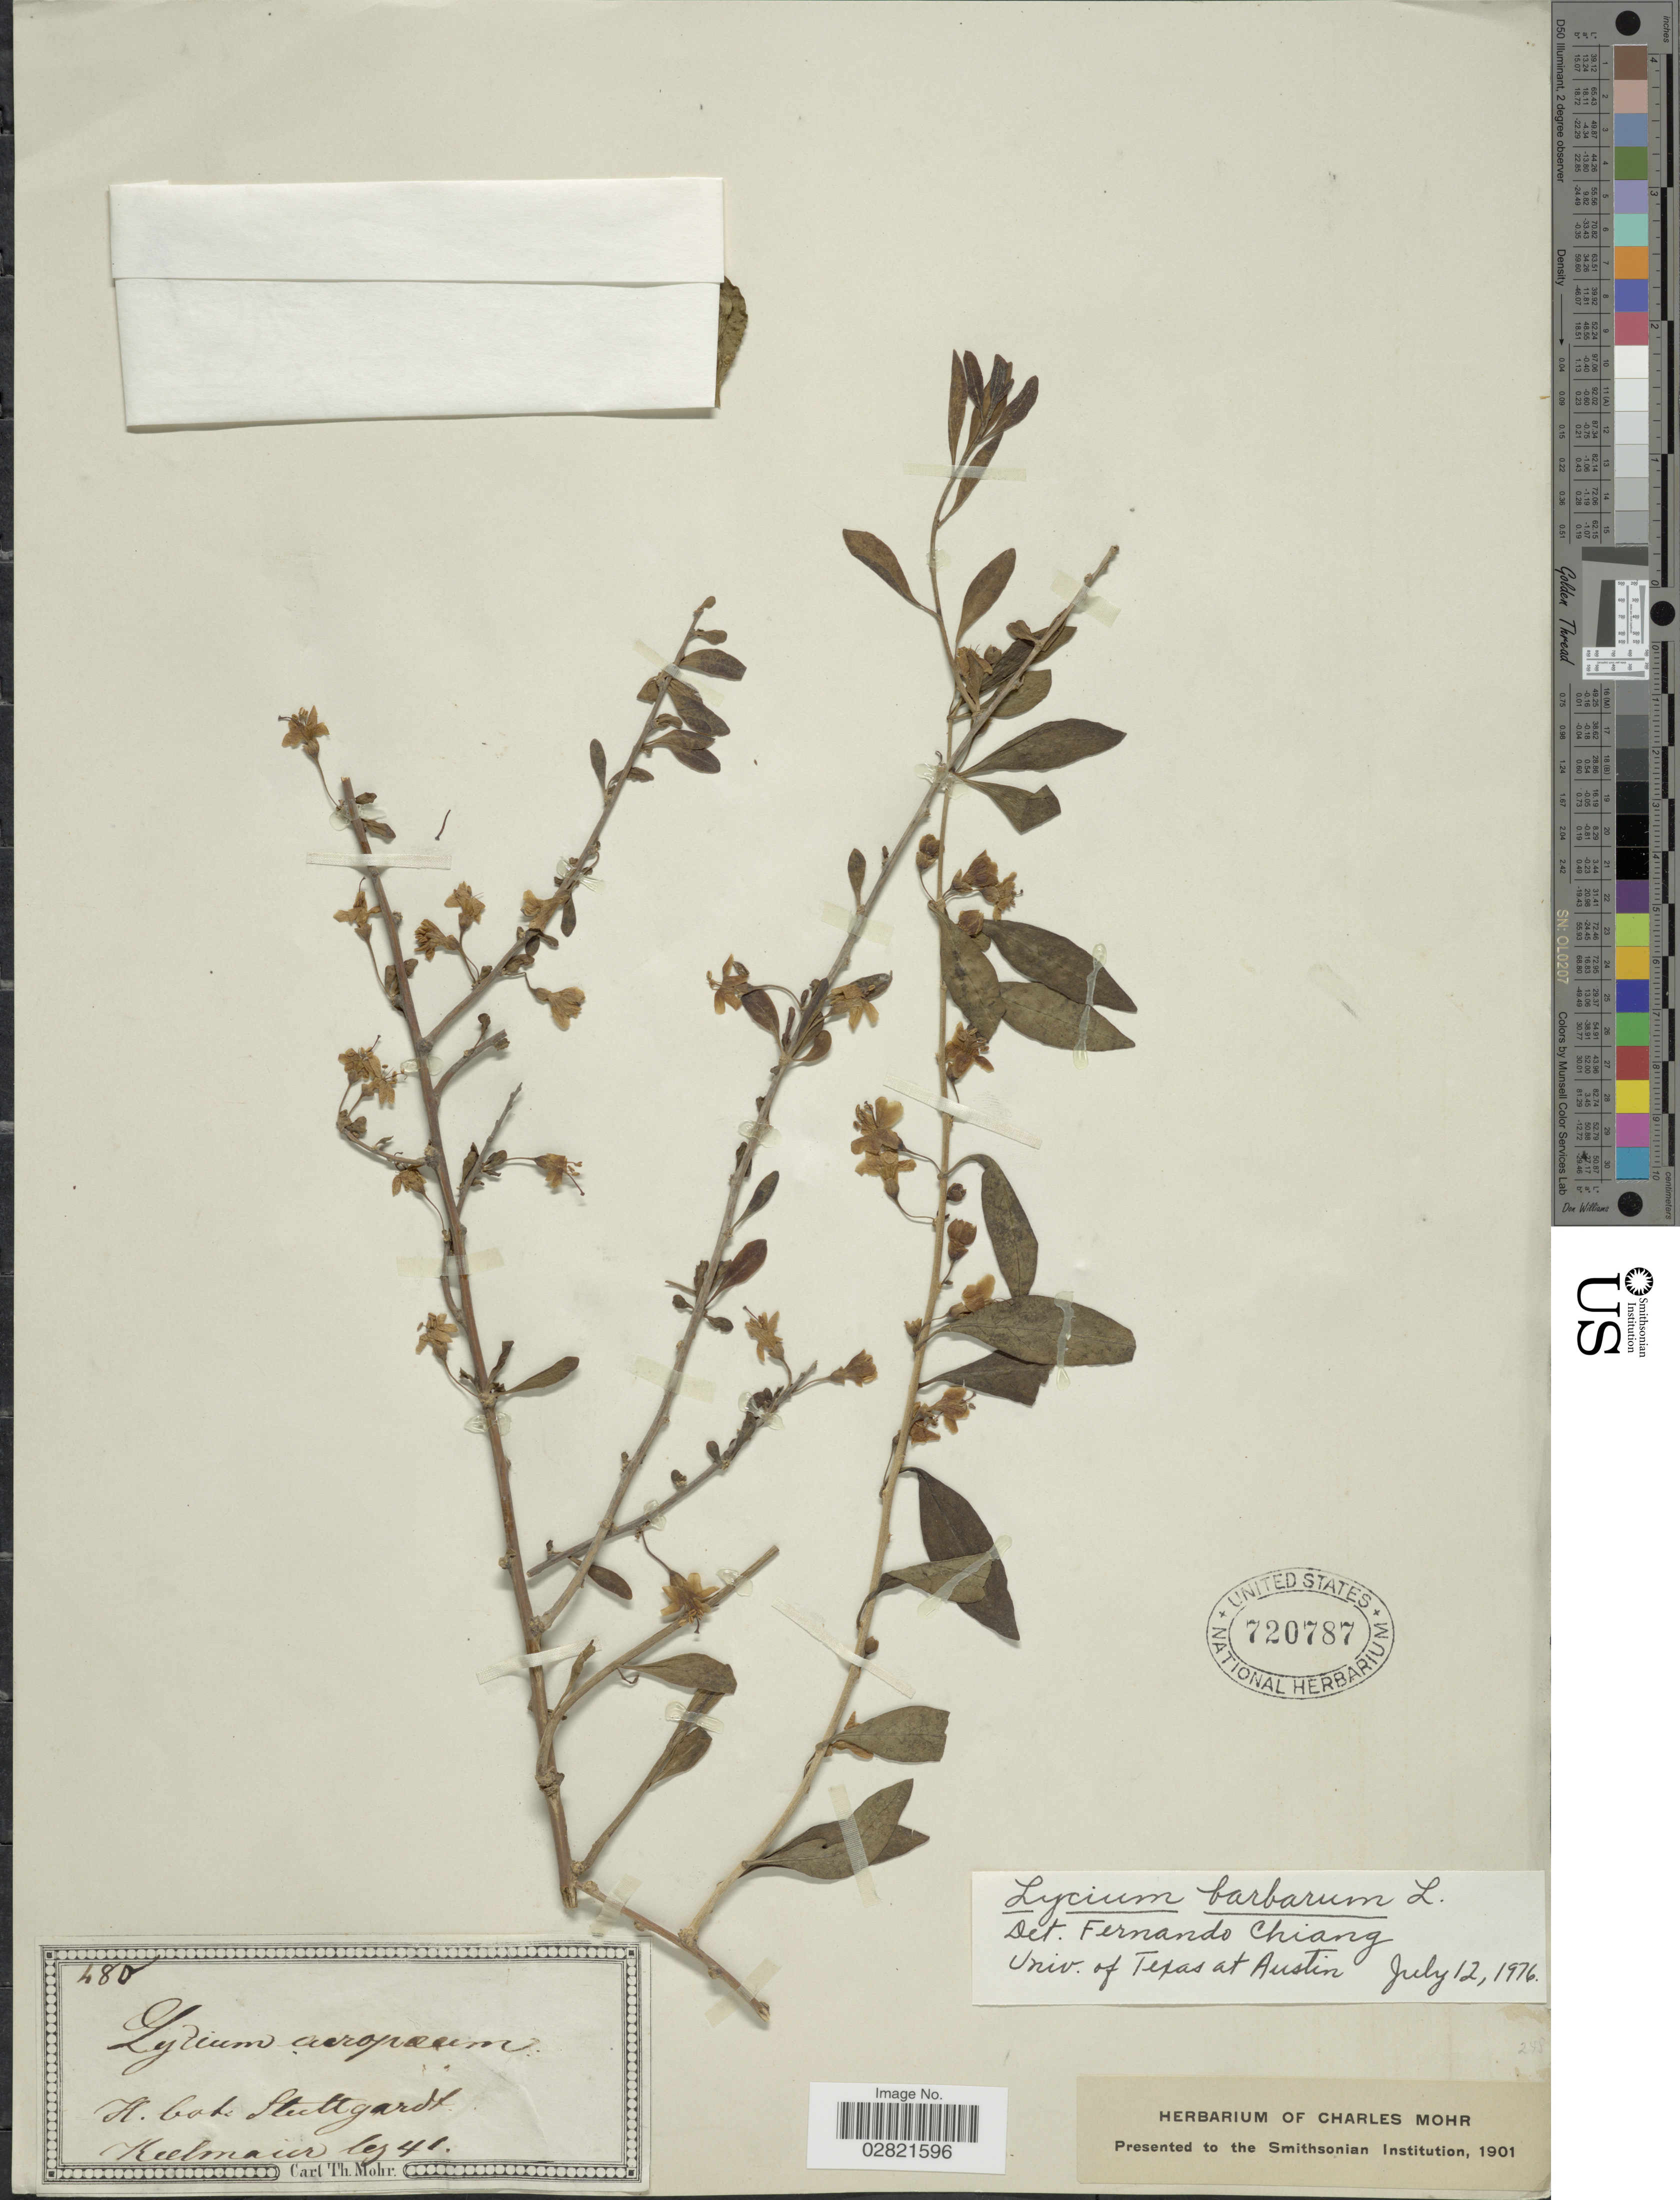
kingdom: Plantae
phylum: Tracheophyta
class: Magnoliopsida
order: Solanales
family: Solanaceae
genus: Lycium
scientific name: Lycium barbarum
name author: L.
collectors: Kielmaier, --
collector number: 41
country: Germany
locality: H. bot. Stuttgardt.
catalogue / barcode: US 720787